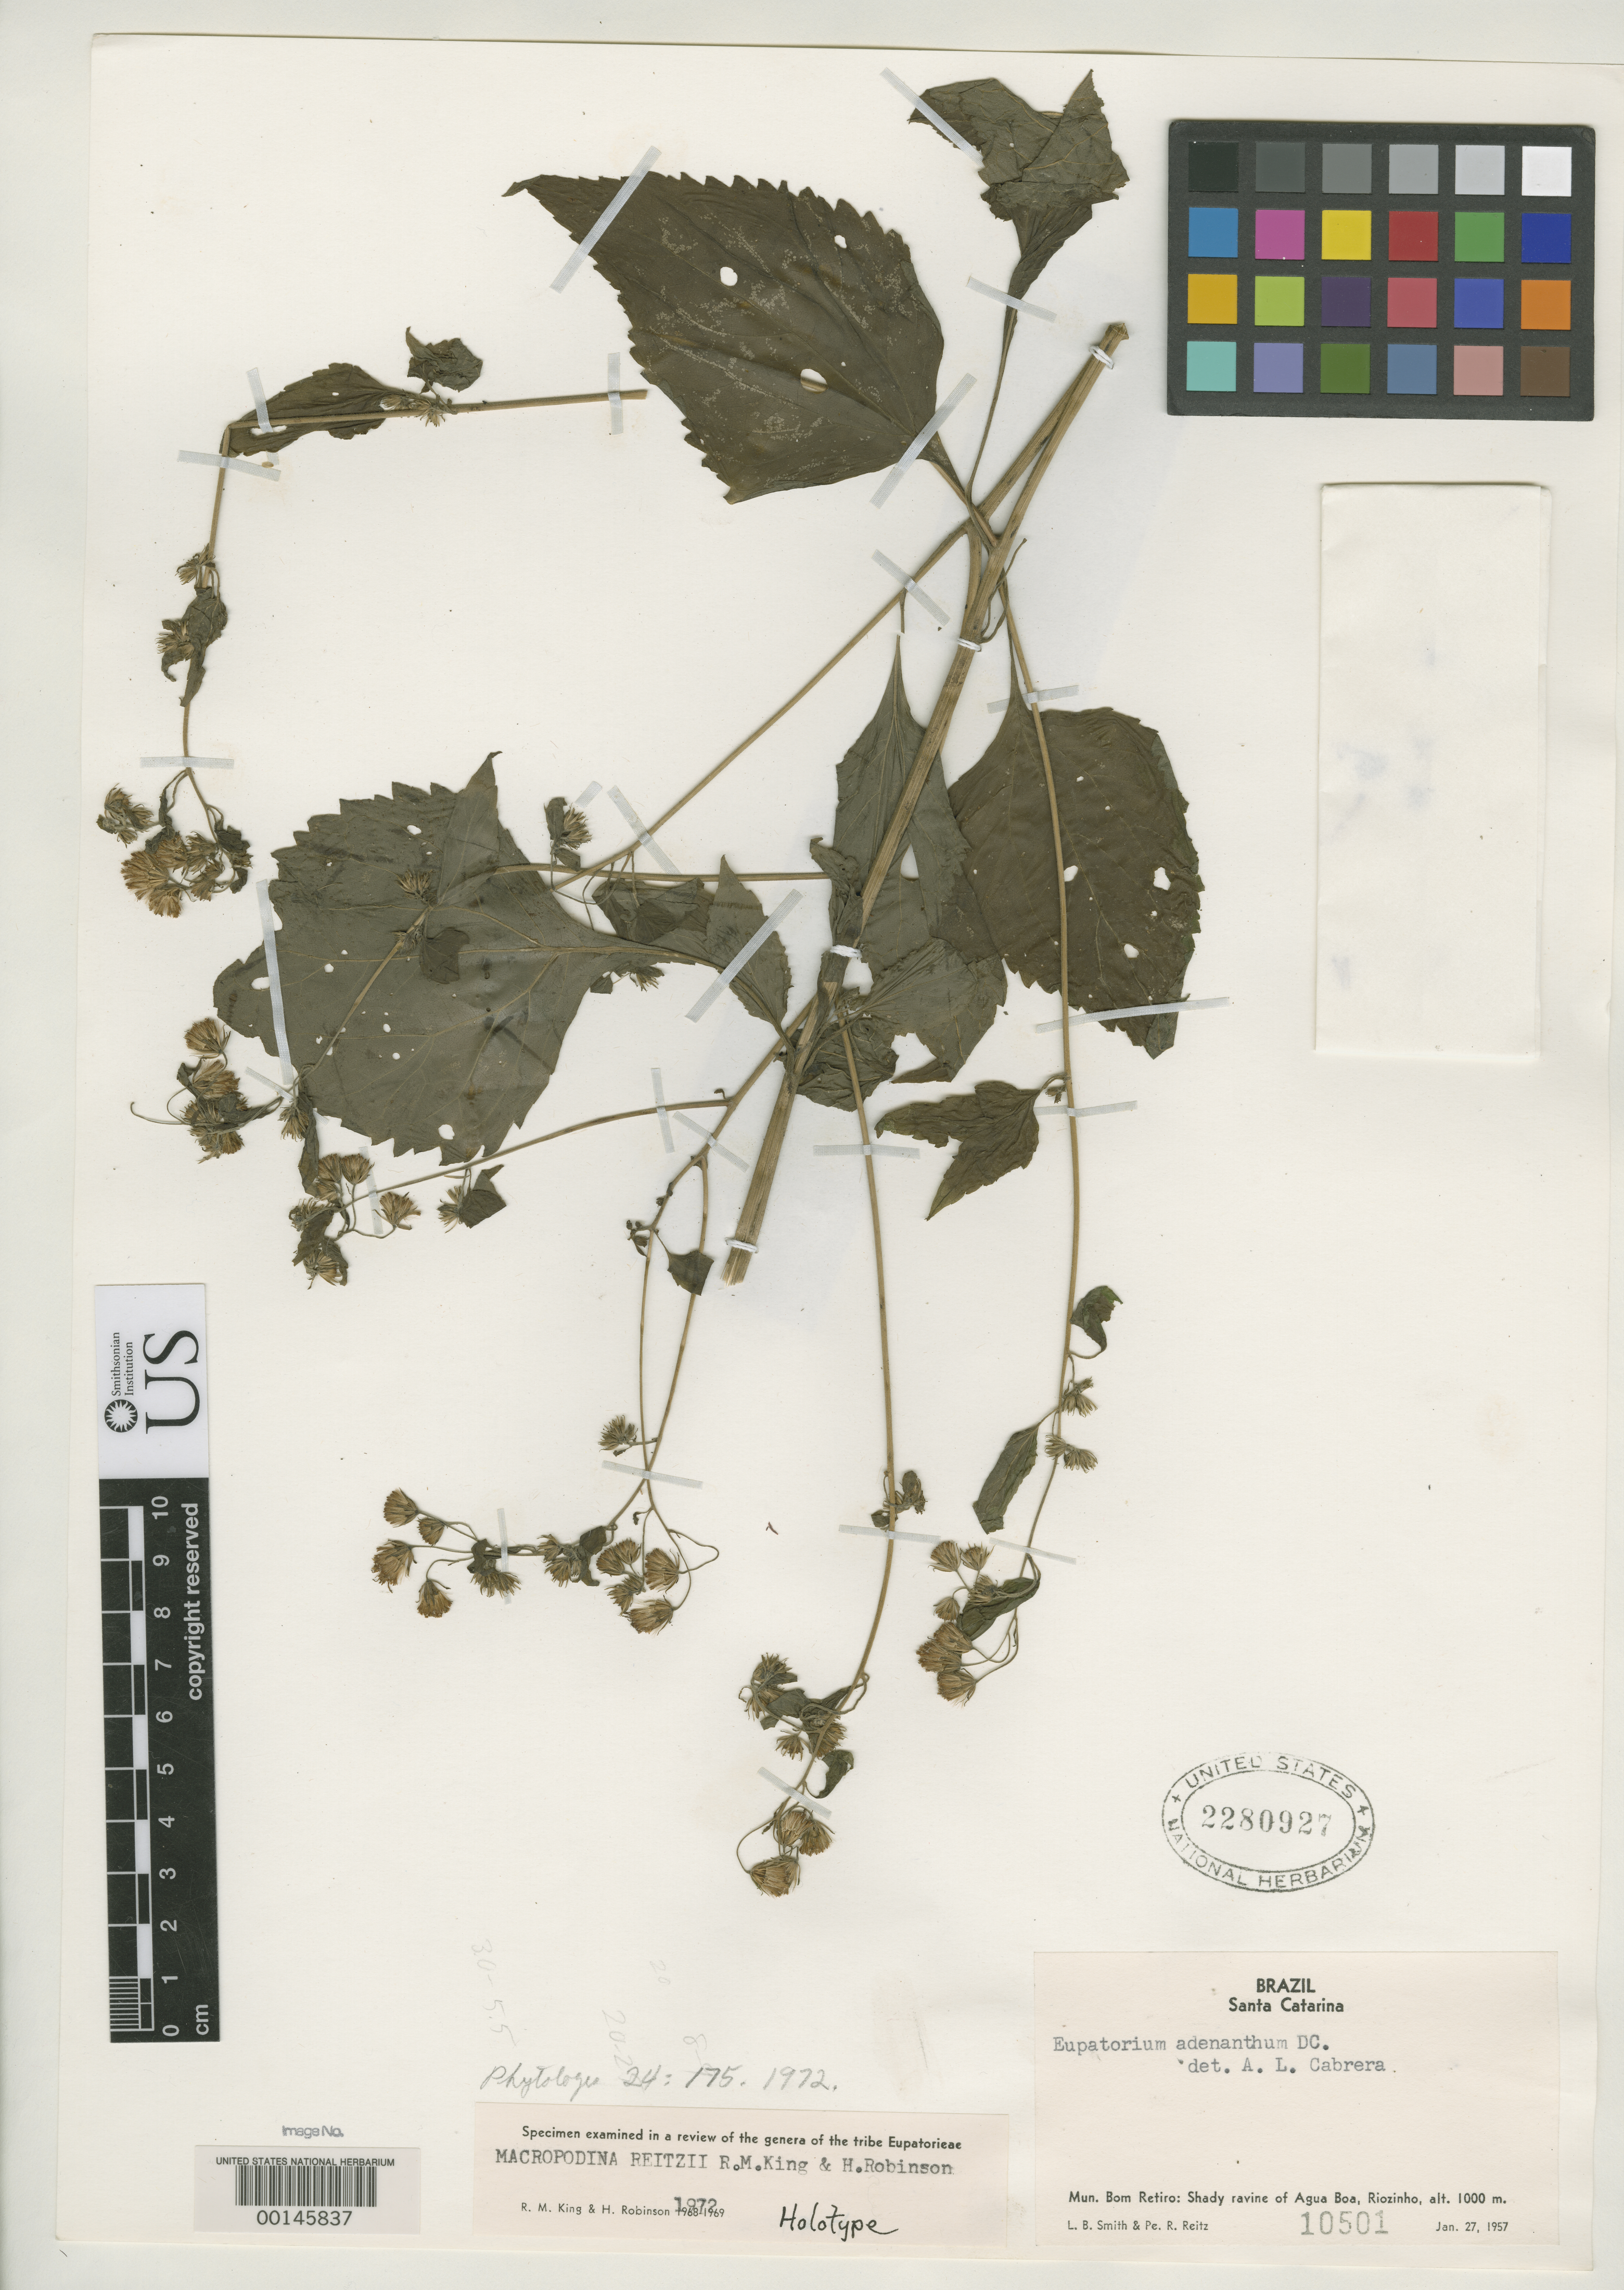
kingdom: Plantae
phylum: Tracheophyta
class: Magnoliopsida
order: Asterales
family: Asteraceae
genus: Macropodina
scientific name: Macropodina reitzii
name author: R.M. King & H. Rob.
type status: Holotype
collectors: L. Smith & R. Reitz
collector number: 10501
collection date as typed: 27 Jan 1957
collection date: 1957-01-27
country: Brazil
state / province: Santa Catarina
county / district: Bom Retiro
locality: Rio Zinho, Agua Boa.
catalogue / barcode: US 2280927